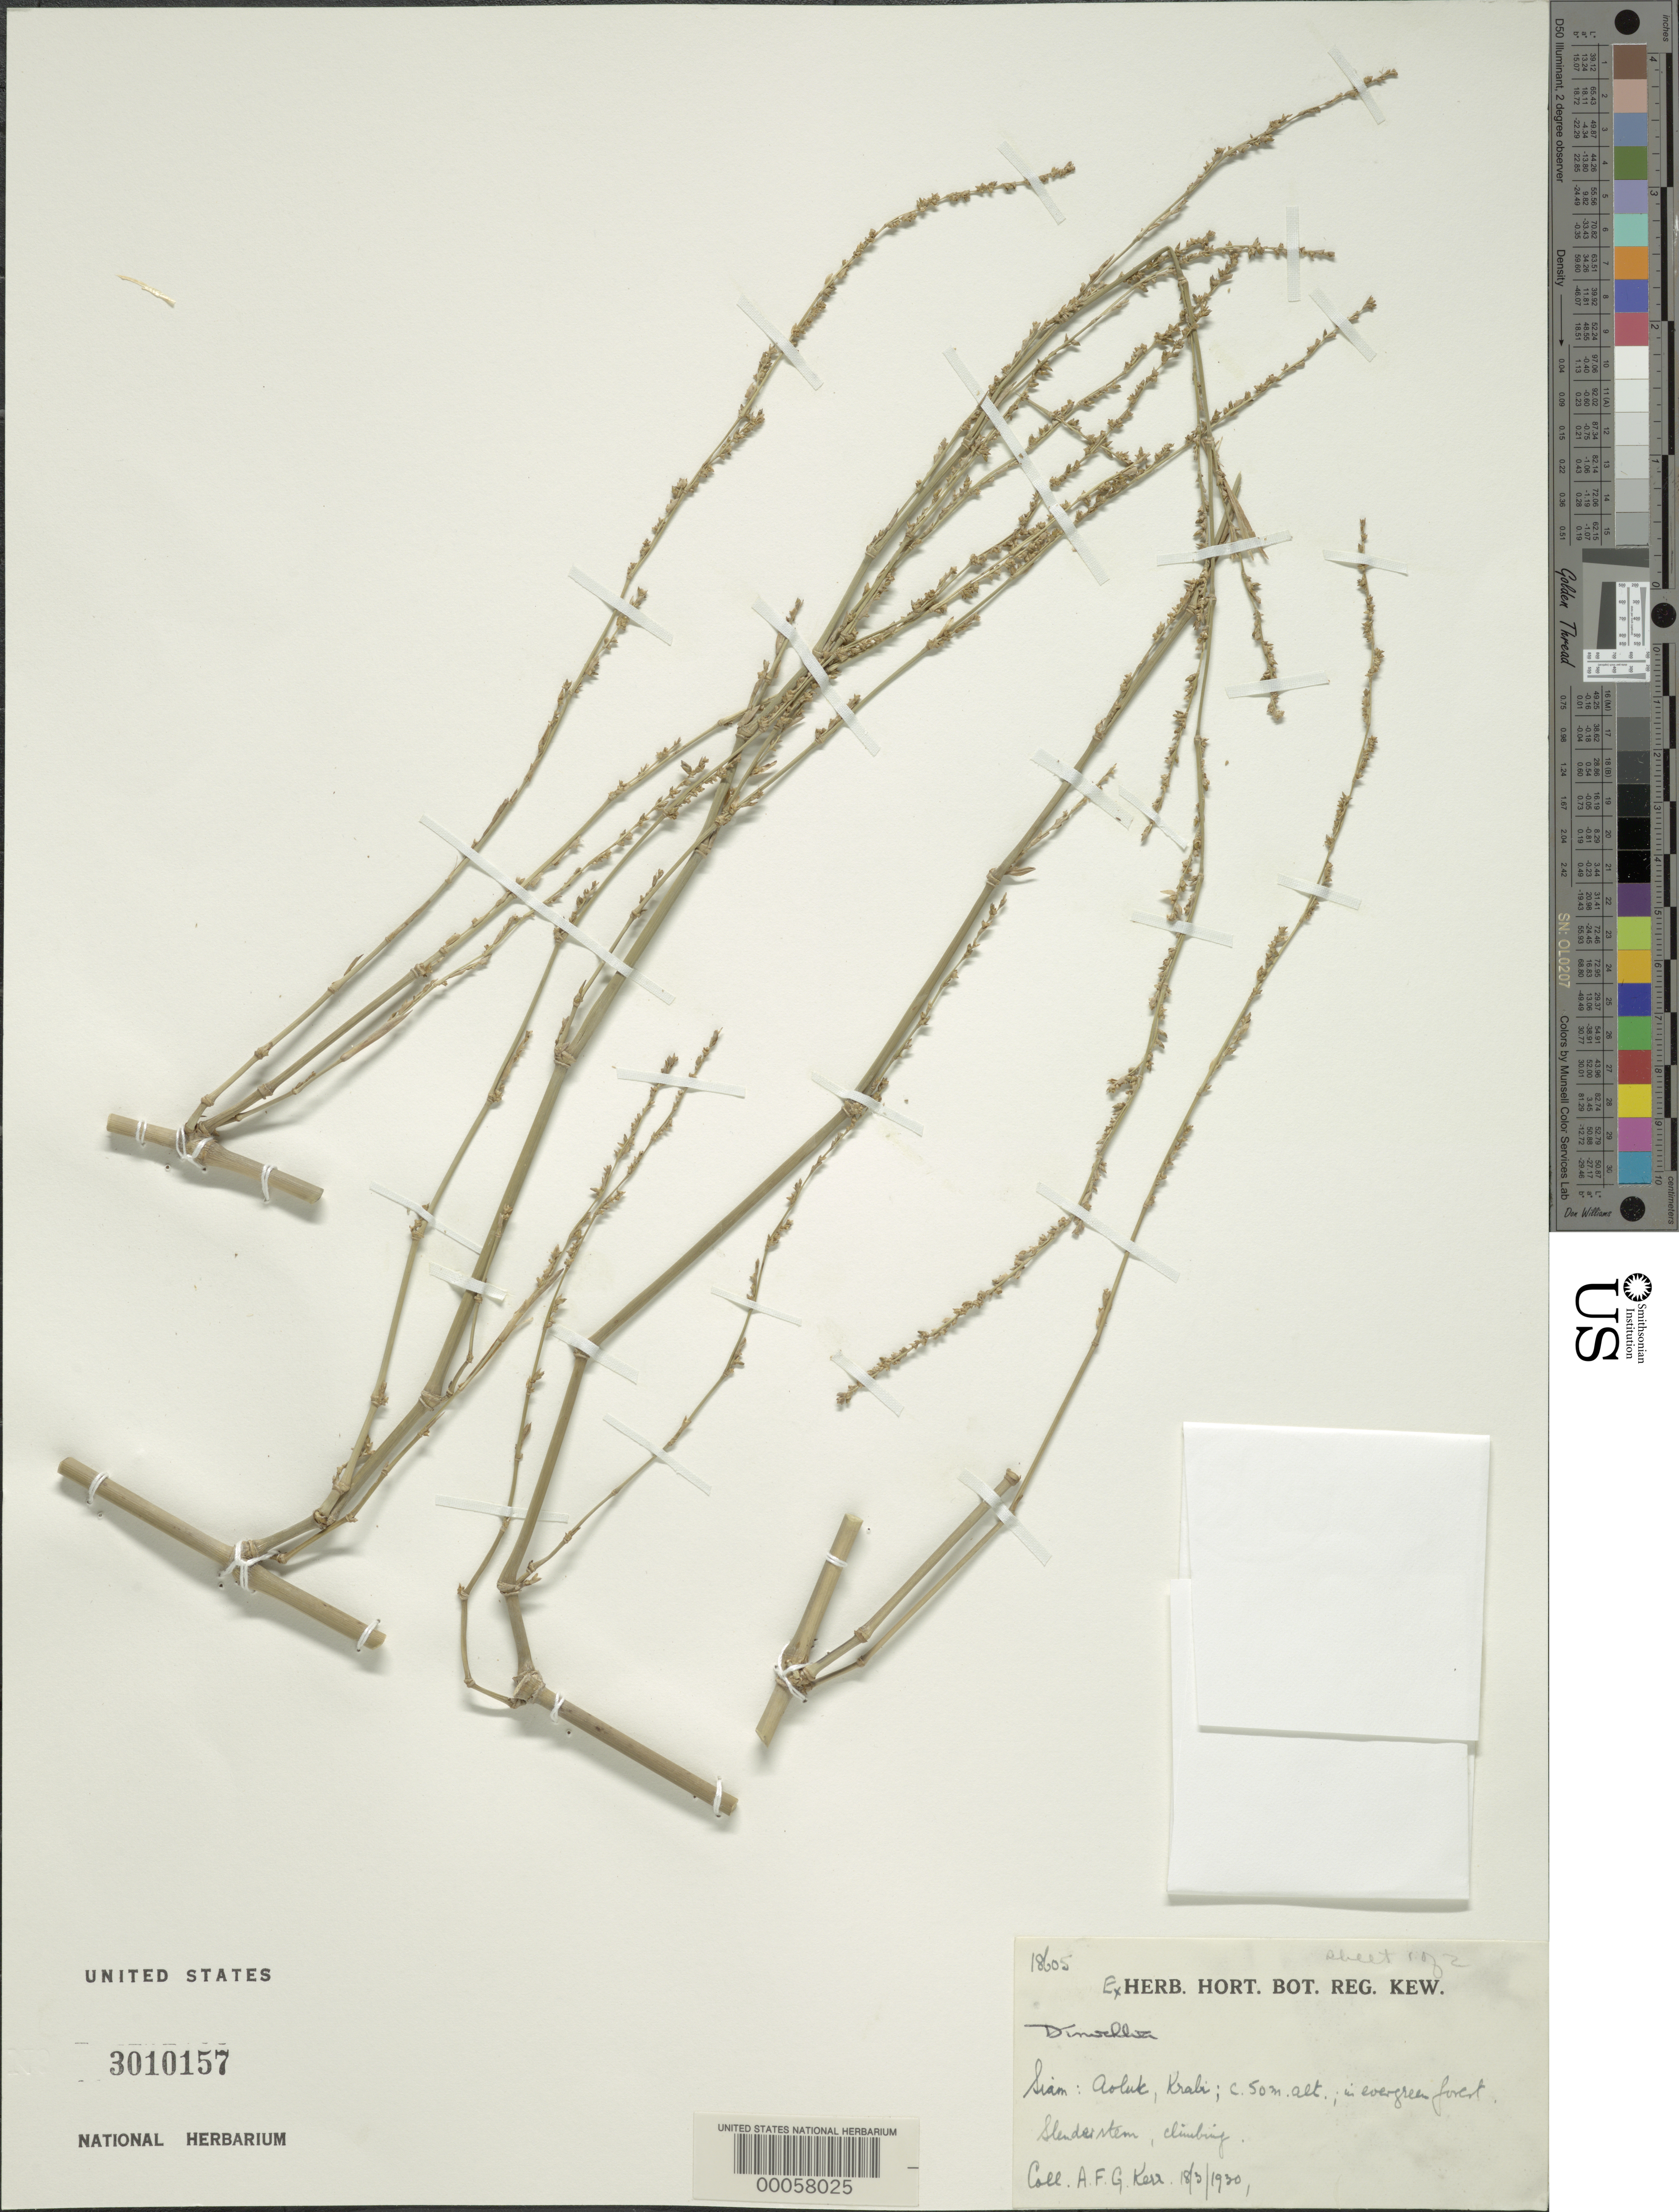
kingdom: Plantae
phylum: Tracheophyta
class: Liliopsida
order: Poales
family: Poaceae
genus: Dinochloa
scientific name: Dinochloa sp.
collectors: A. F. G. Kerr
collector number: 18605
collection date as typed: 18 Mar 1930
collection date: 1930-03-18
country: Thailand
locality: Aoluk, krali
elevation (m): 50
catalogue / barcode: US 3010157